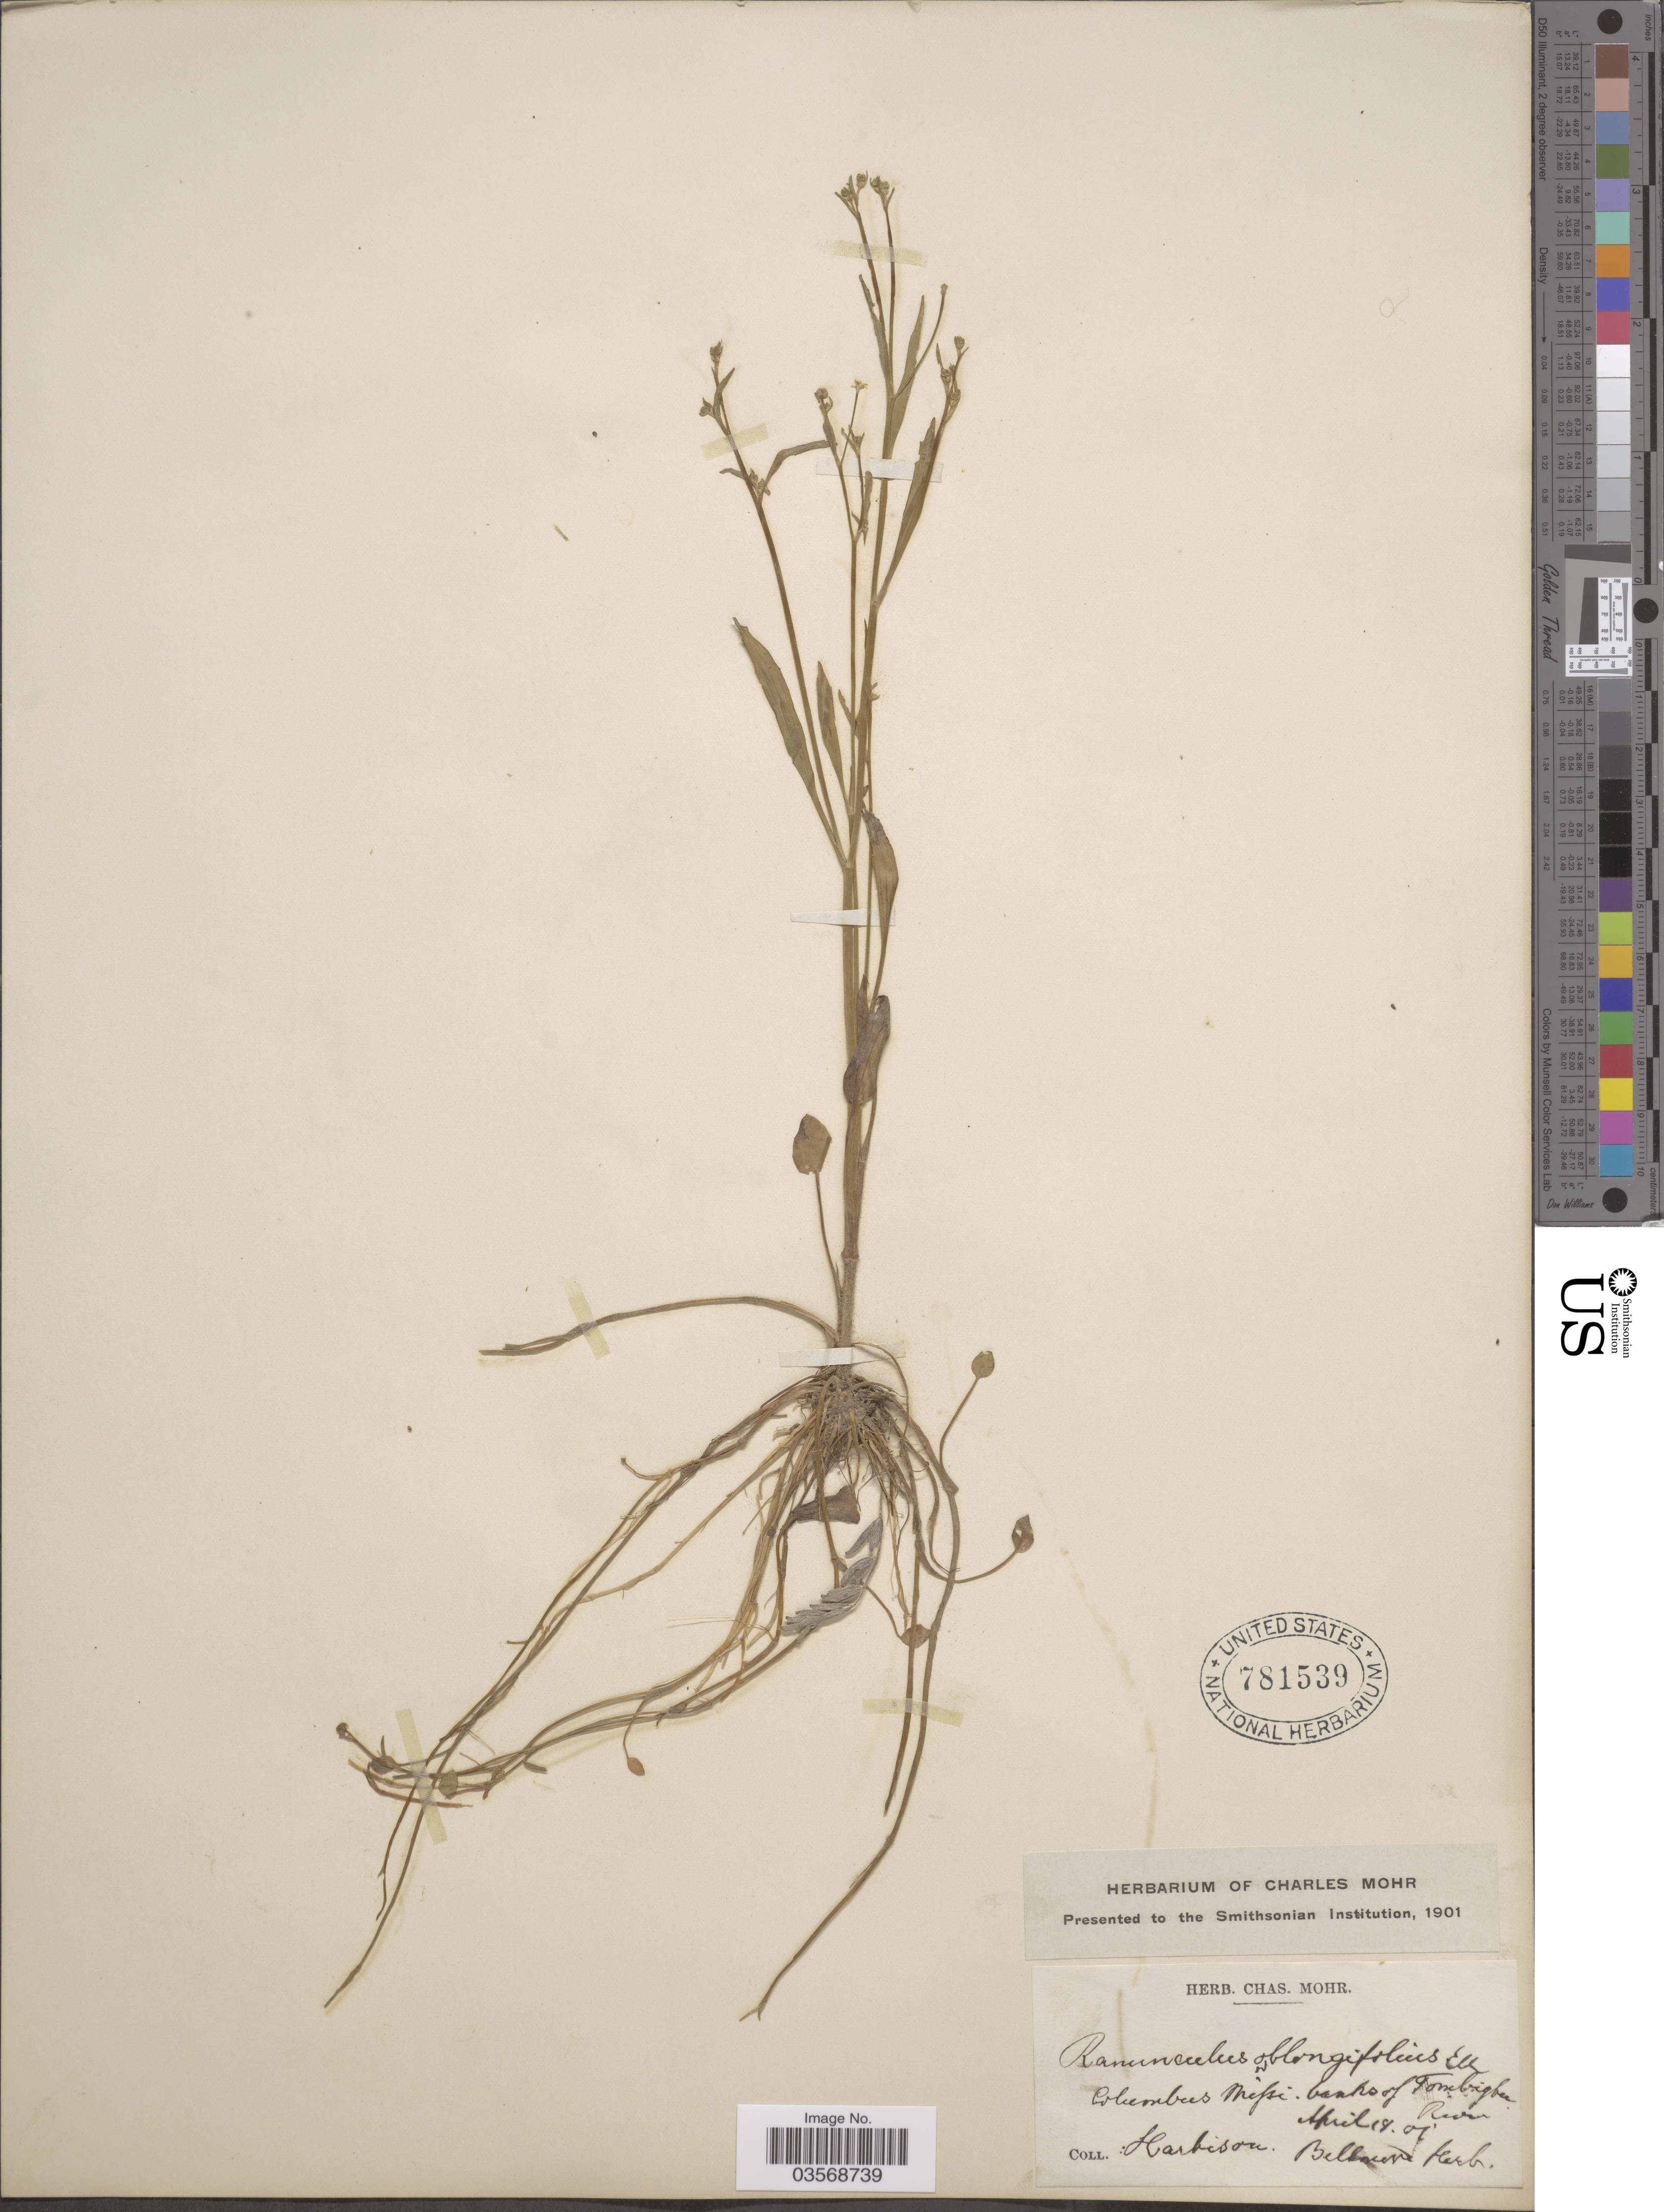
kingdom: Plantae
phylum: Tracheophyta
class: Magnoliopsida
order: Ranunculales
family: Ranunculaceae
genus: Ranunculus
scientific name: Ranunculus pusillus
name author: Poir.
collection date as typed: Transcribed d/m/y: 19/4/7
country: United States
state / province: Mississippi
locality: Columbus Missi. Banks of Tombigbee River.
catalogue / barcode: US 781539